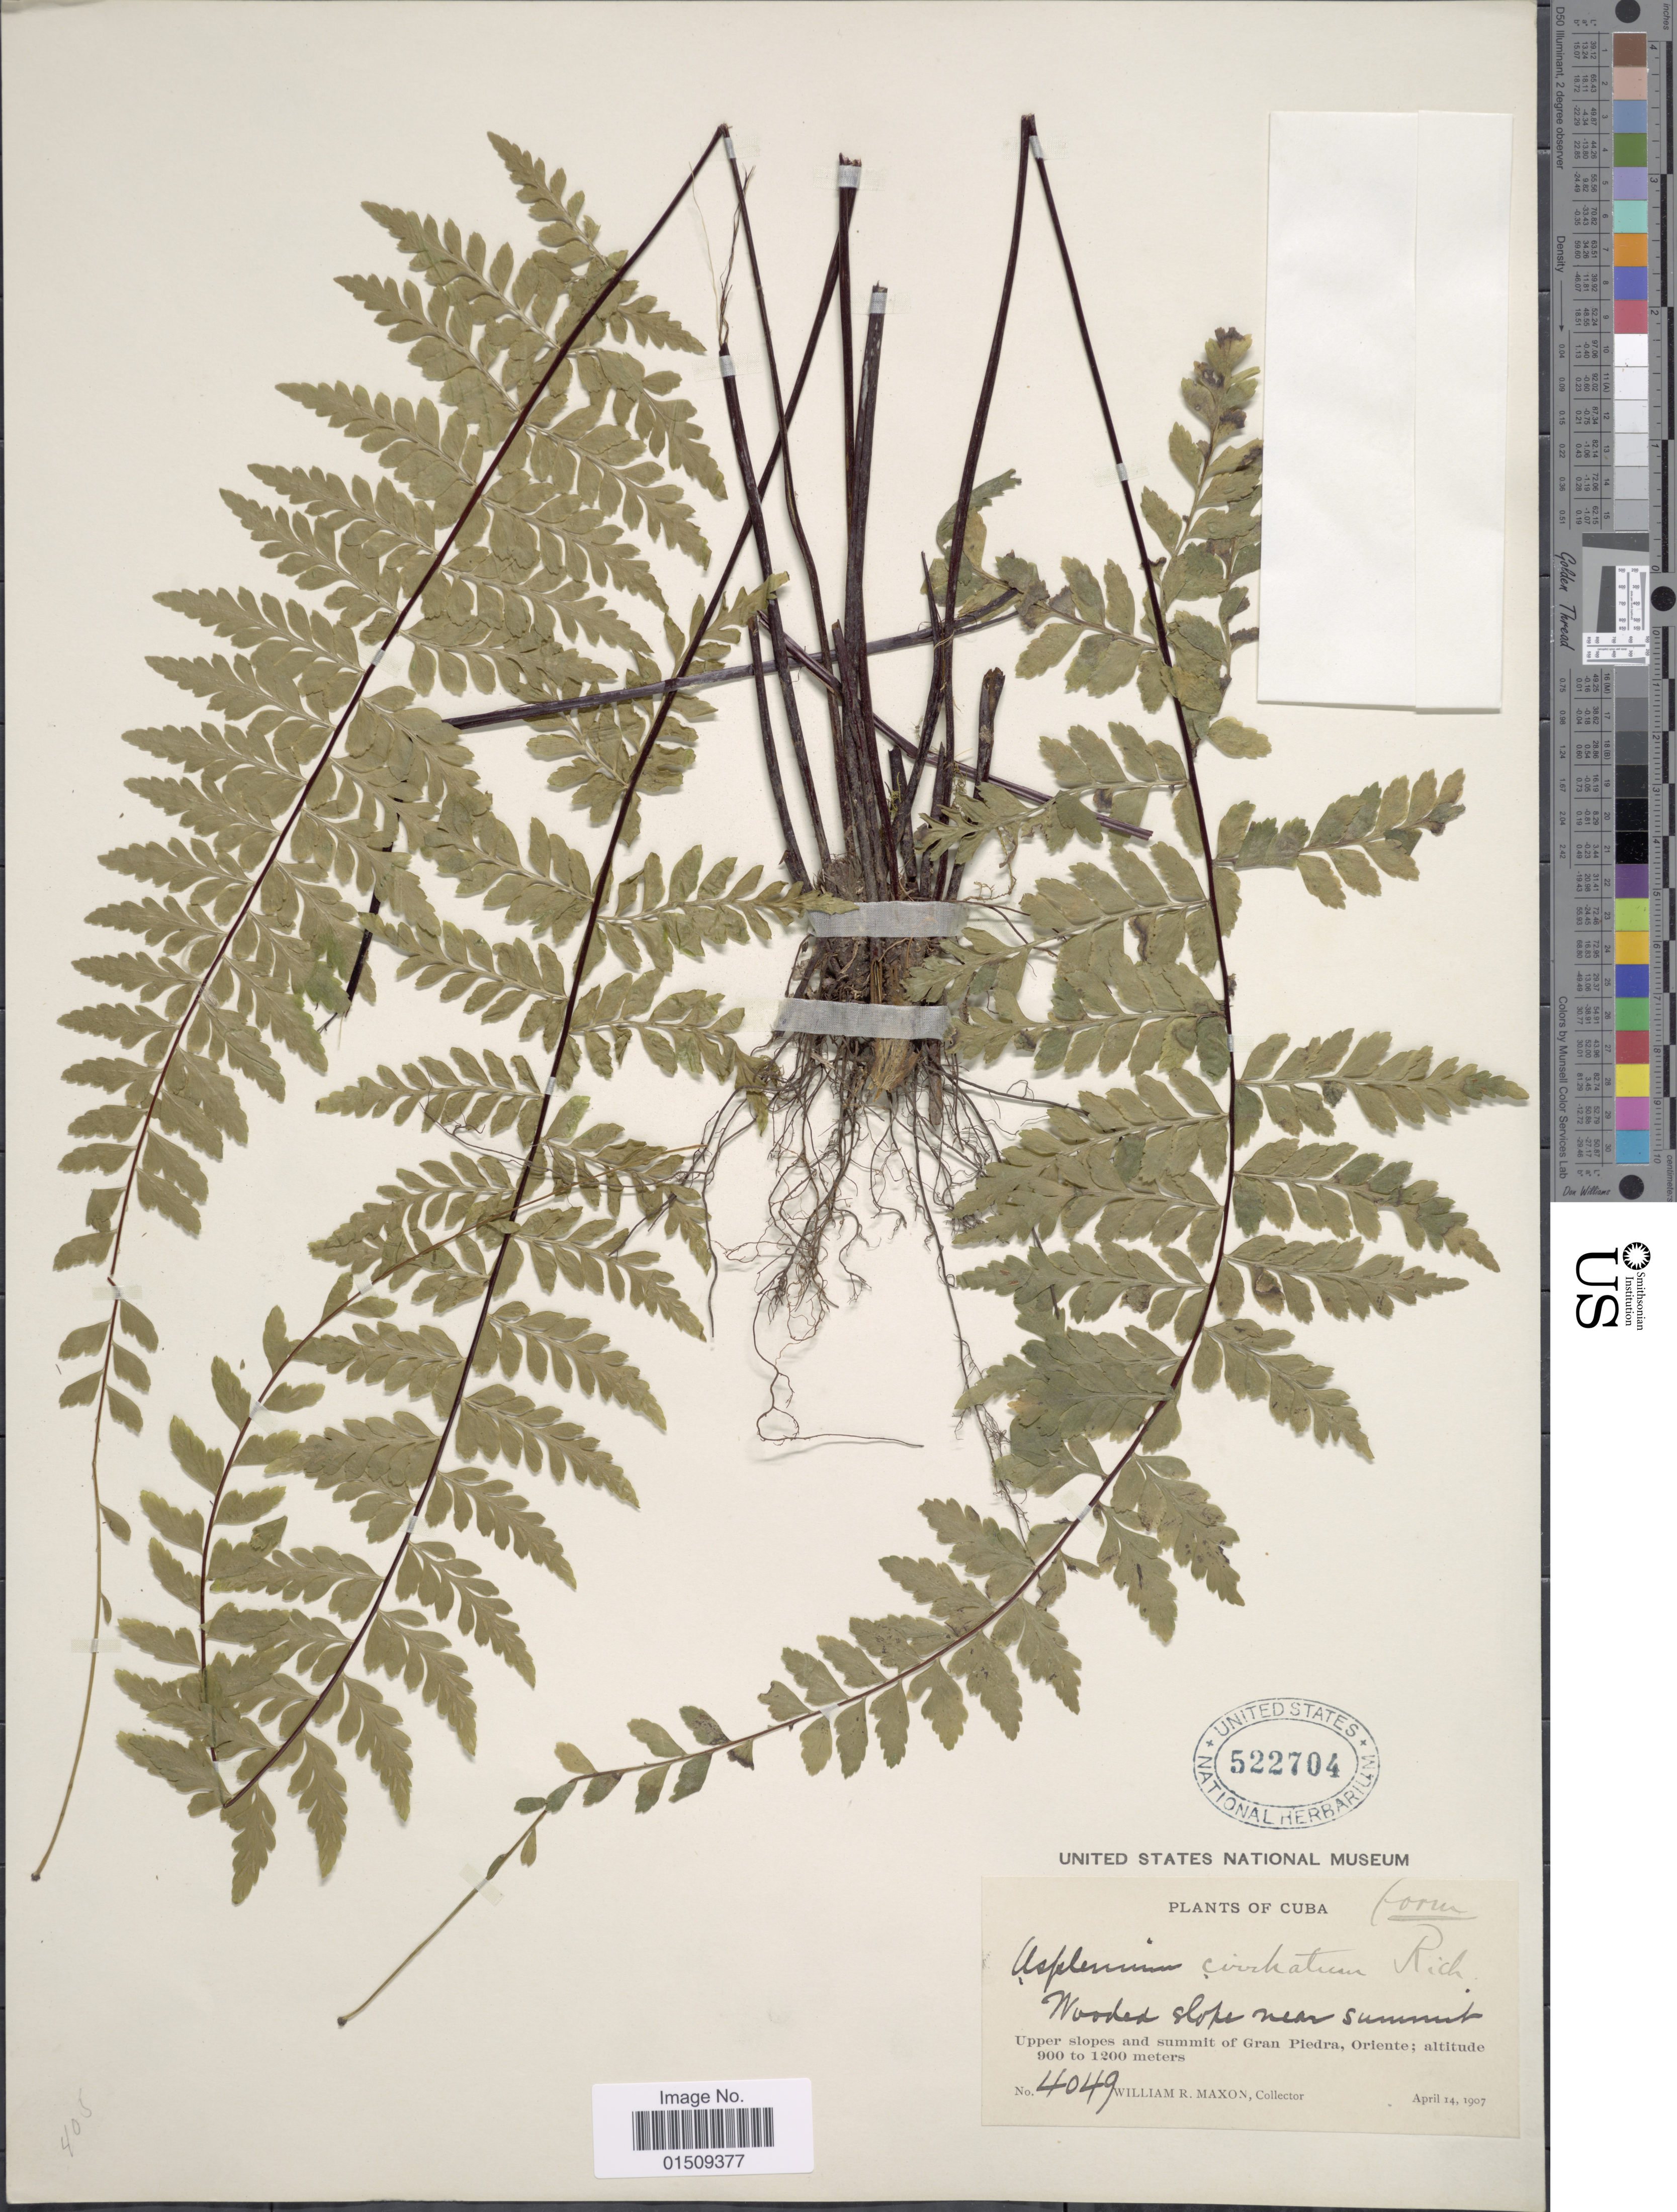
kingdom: Plantae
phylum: Tracheophyta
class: Polypodiopsida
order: Polypodiales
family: Aspleniaceae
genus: Asplenium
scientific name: Asplenium radicans var. partitum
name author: (Klotzsch) Hieron.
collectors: W. R. Maxon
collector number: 4049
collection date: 1907-04-14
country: Cuba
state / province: Oriente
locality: Upper slopes and summit of Gran Piedra, Oriente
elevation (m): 900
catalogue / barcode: US 522704